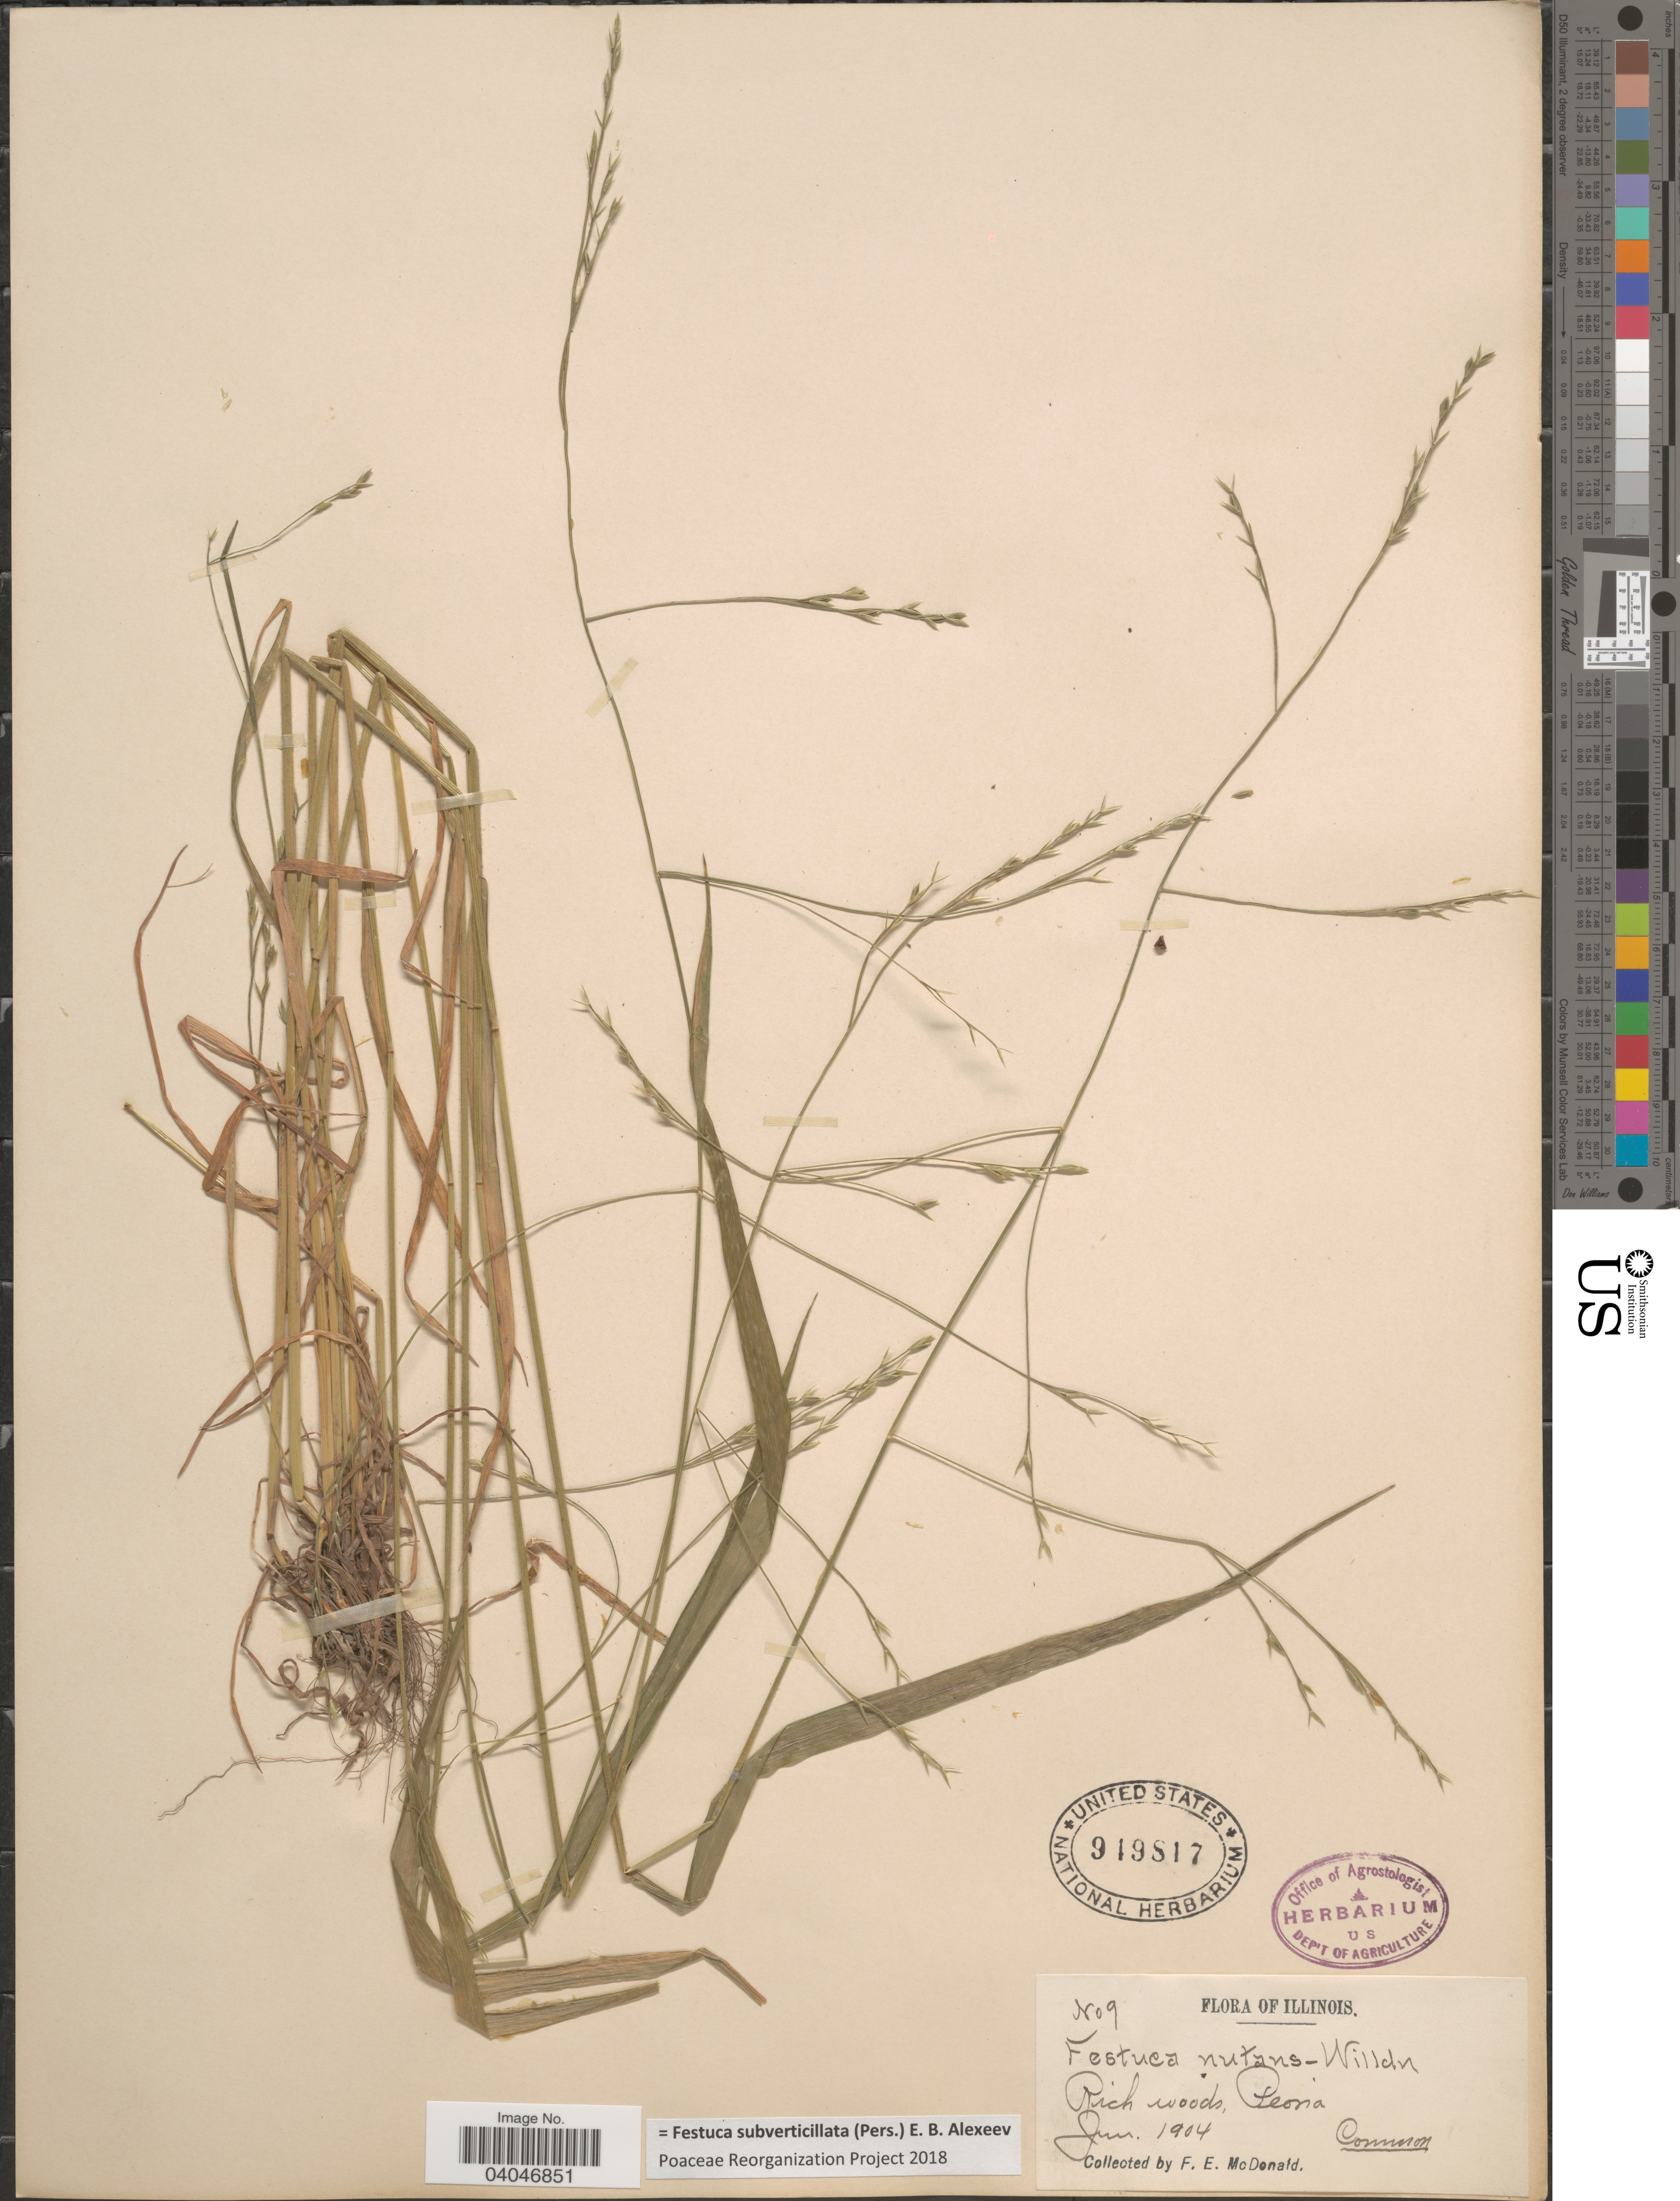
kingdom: Plantae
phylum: Tracheophyta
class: Liliopsida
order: Poales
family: Poaceae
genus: Festuca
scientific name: Festuca subverticillata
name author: (Pers.) E.B. Alexeev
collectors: F. E. McDonald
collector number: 9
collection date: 1904-06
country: United States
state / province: Illinois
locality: Peoria.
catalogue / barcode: US 949817